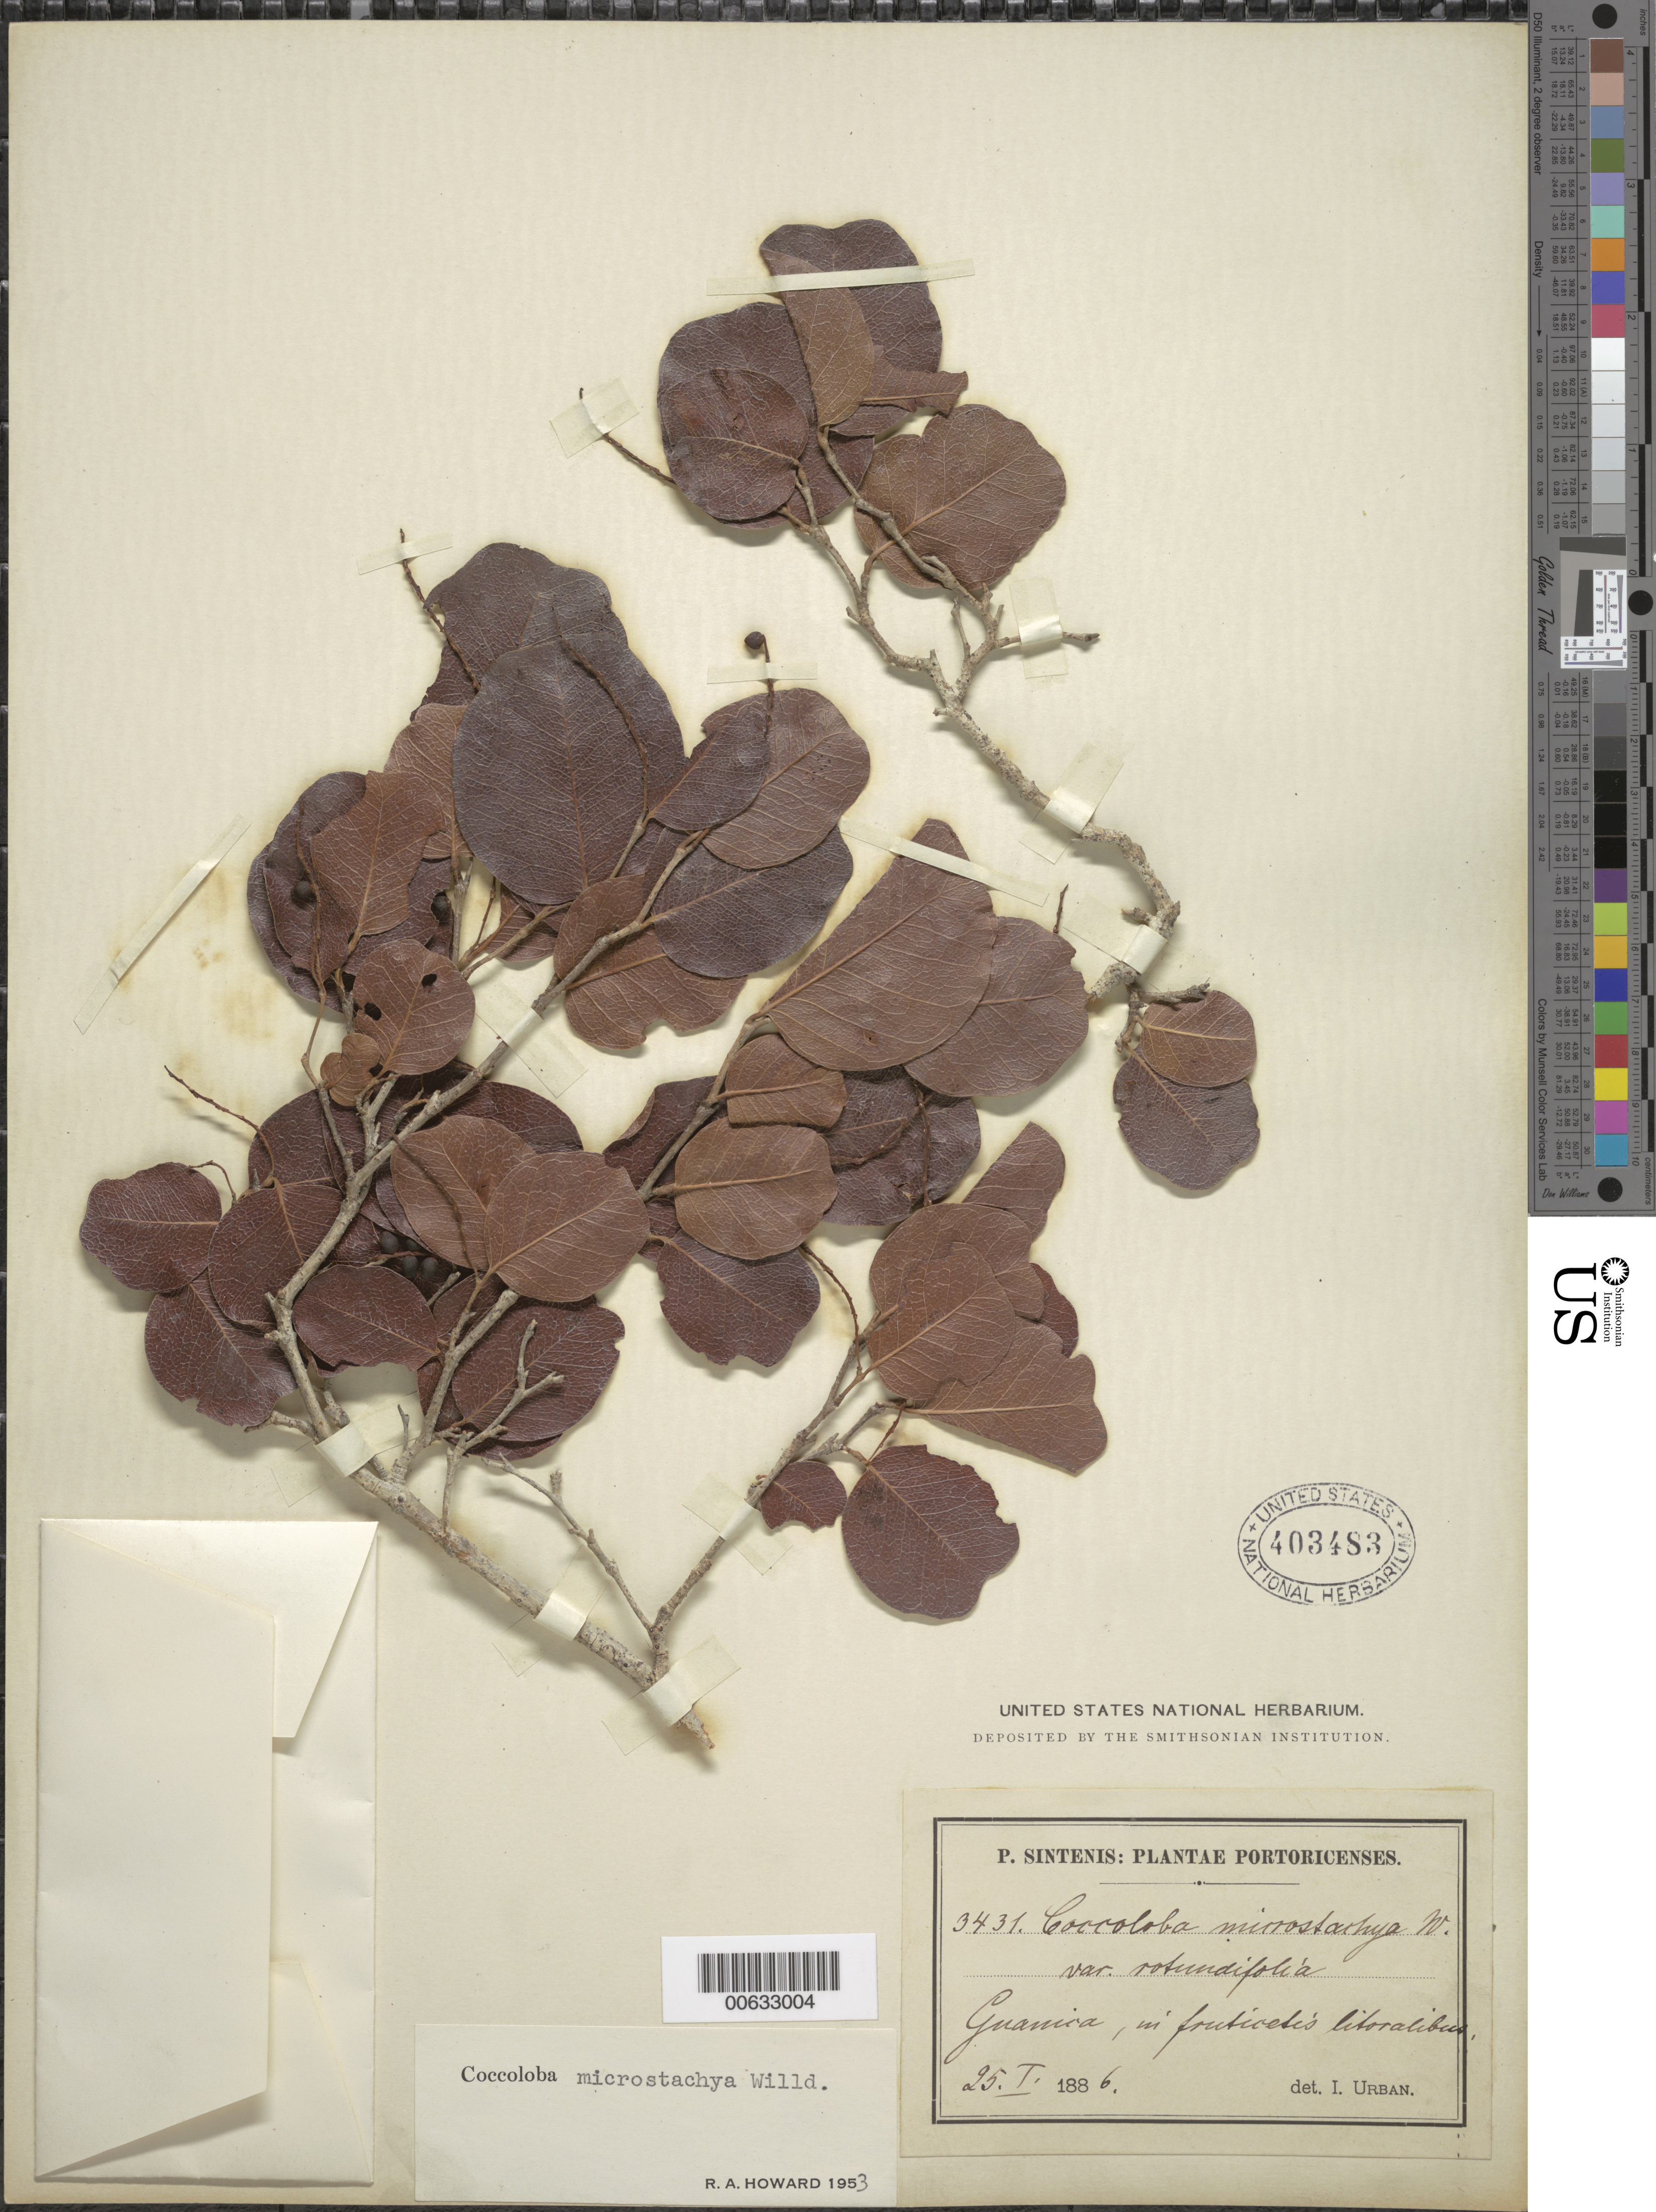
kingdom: Plantae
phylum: Tracheophyta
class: Magnoliopsida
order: Caryophyllales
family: Polygonaceae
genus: Coccoloba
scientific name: Coccoloba microstachya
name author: Willd.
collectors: P. Sintenis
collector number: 3431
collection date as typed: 25 Jan 1886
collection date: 1886-01-25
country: Puerto Rico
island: Greater Antilles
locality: Guanica, in fruticetis litoralibus.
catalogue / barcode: US 403483